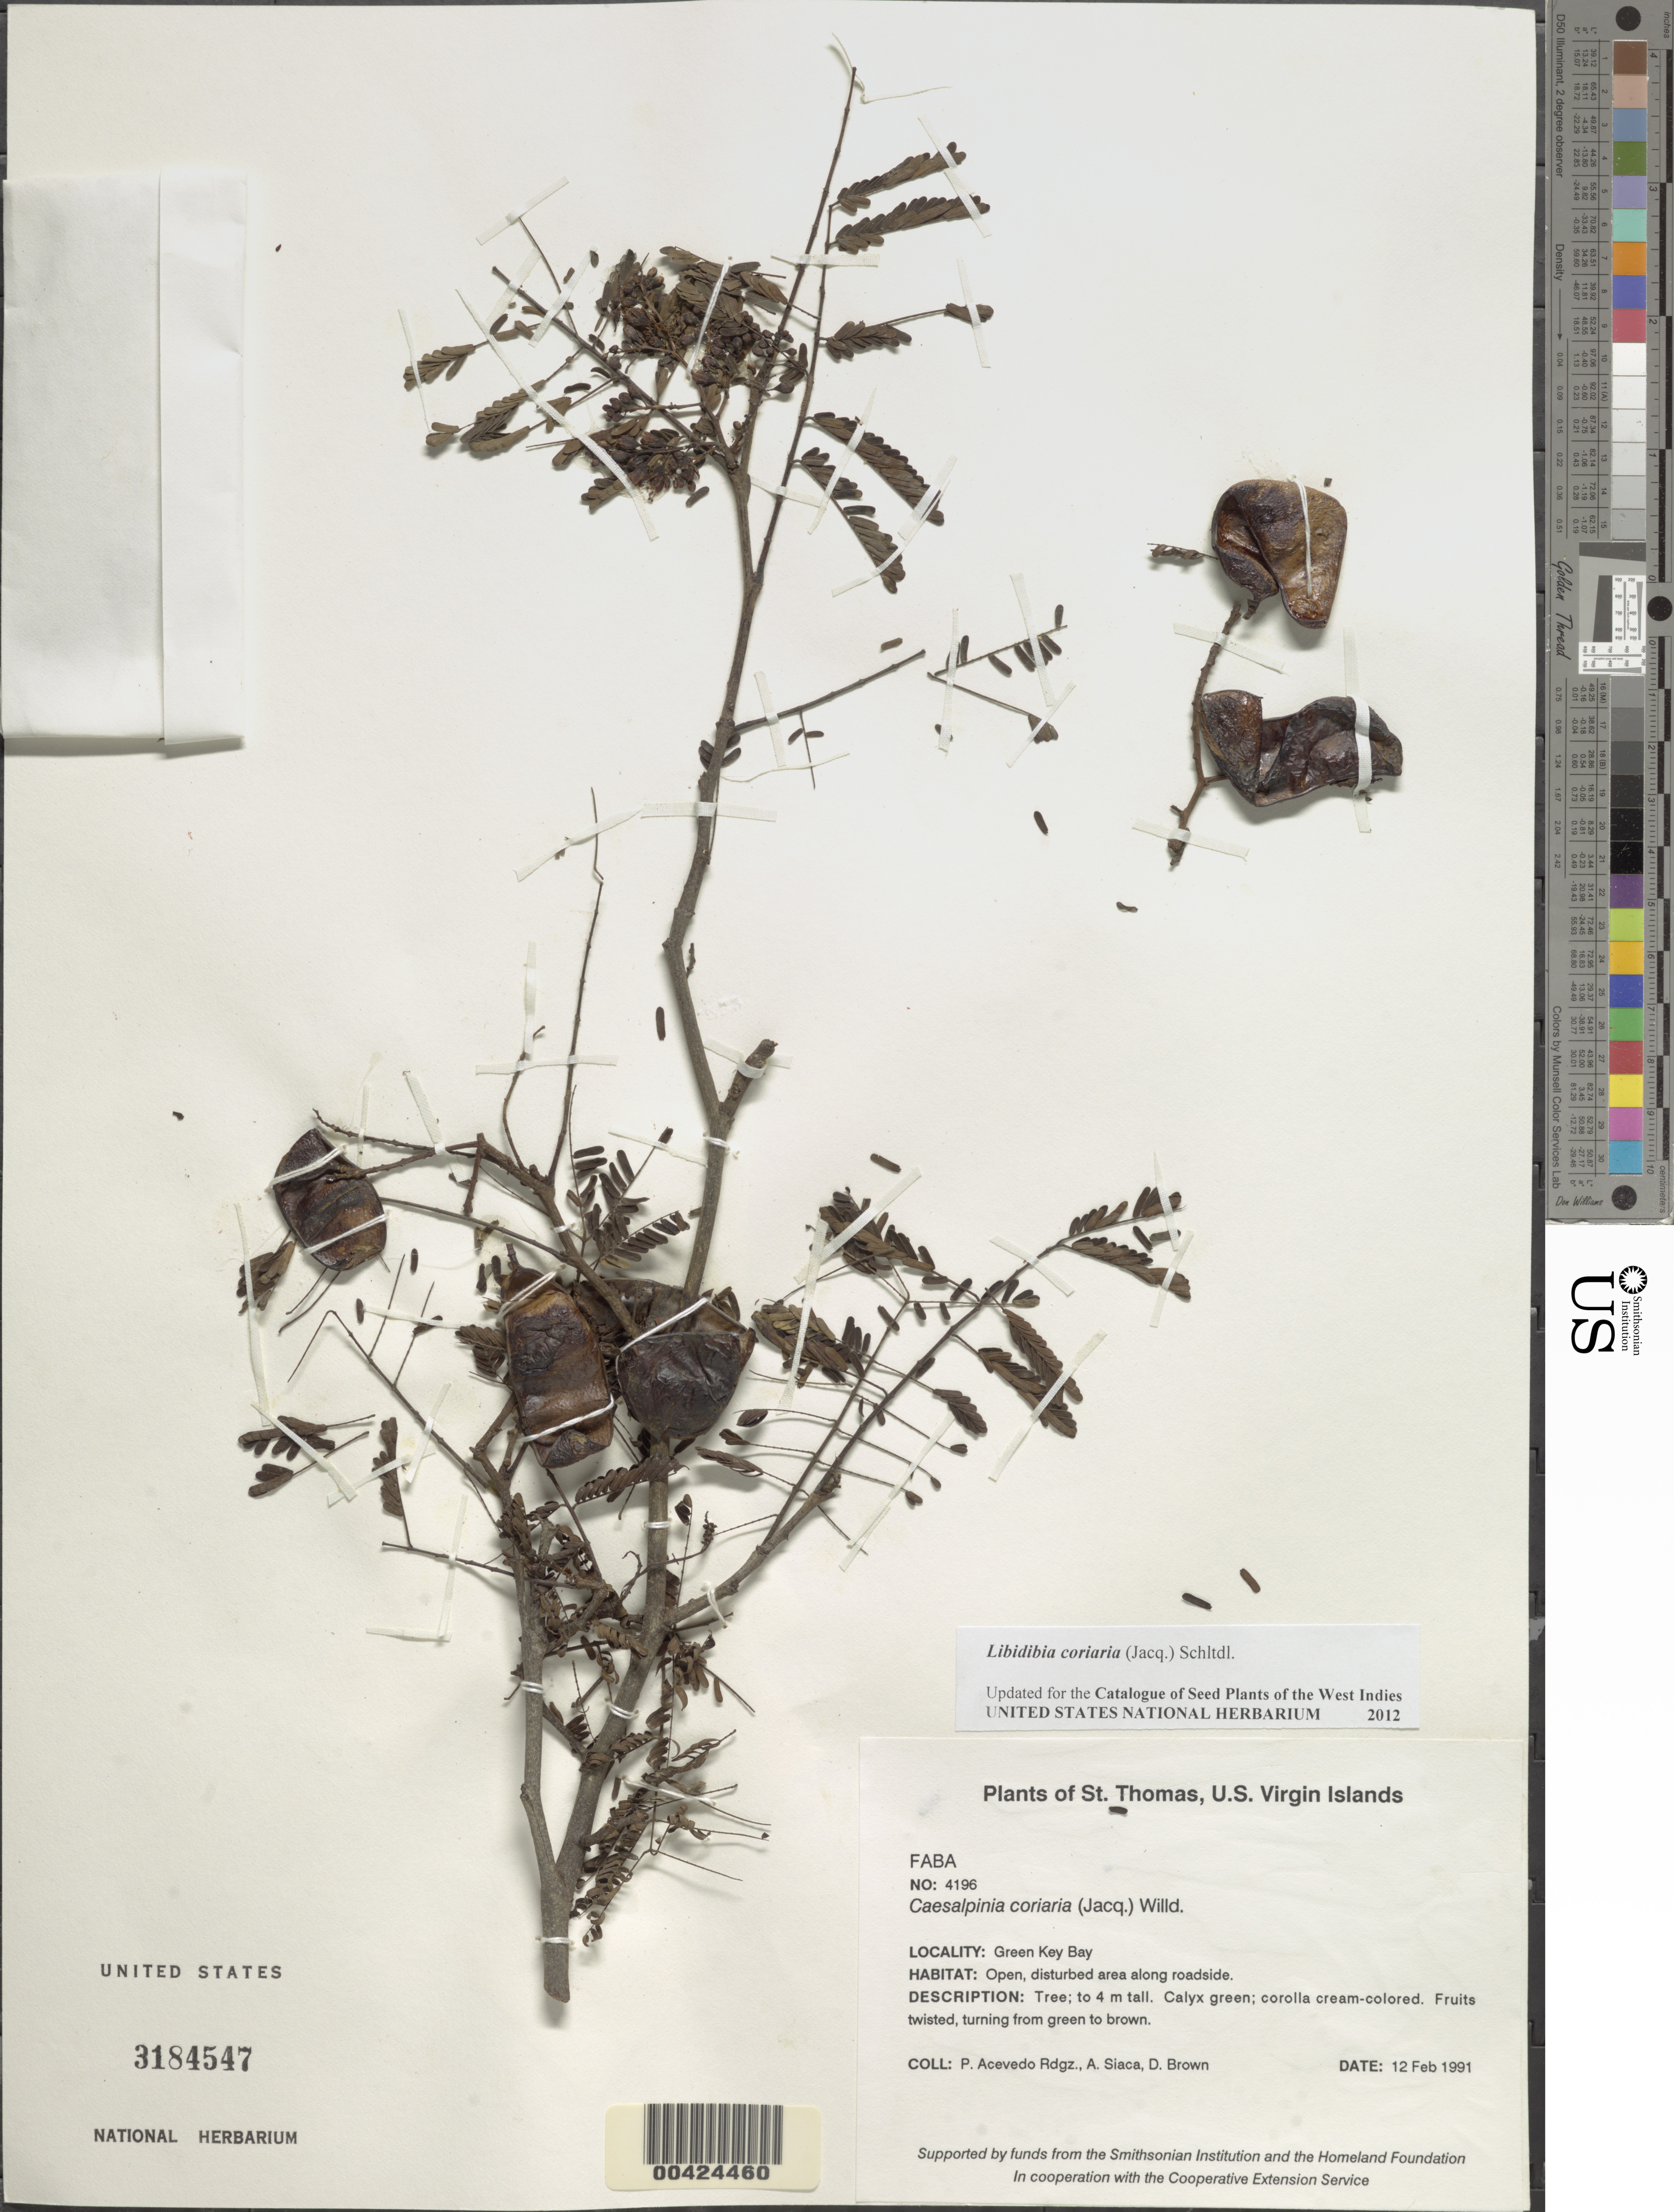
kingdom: Plantae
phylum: Tracheophyta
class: Magnoliopsida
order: Fabales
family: Fabaceae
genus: Libidibia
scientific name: Libidibia coriaria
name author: (Jacq.) Schltdl.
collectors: P. Acevedo-Rodr., A. Siaca & D. Brown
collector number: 4196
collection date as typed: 12 Feb 1991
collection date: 1991-02-12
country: U.S. Virgin Islands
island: St. Thomas Island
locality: Green key bay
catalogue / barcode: US 3184547